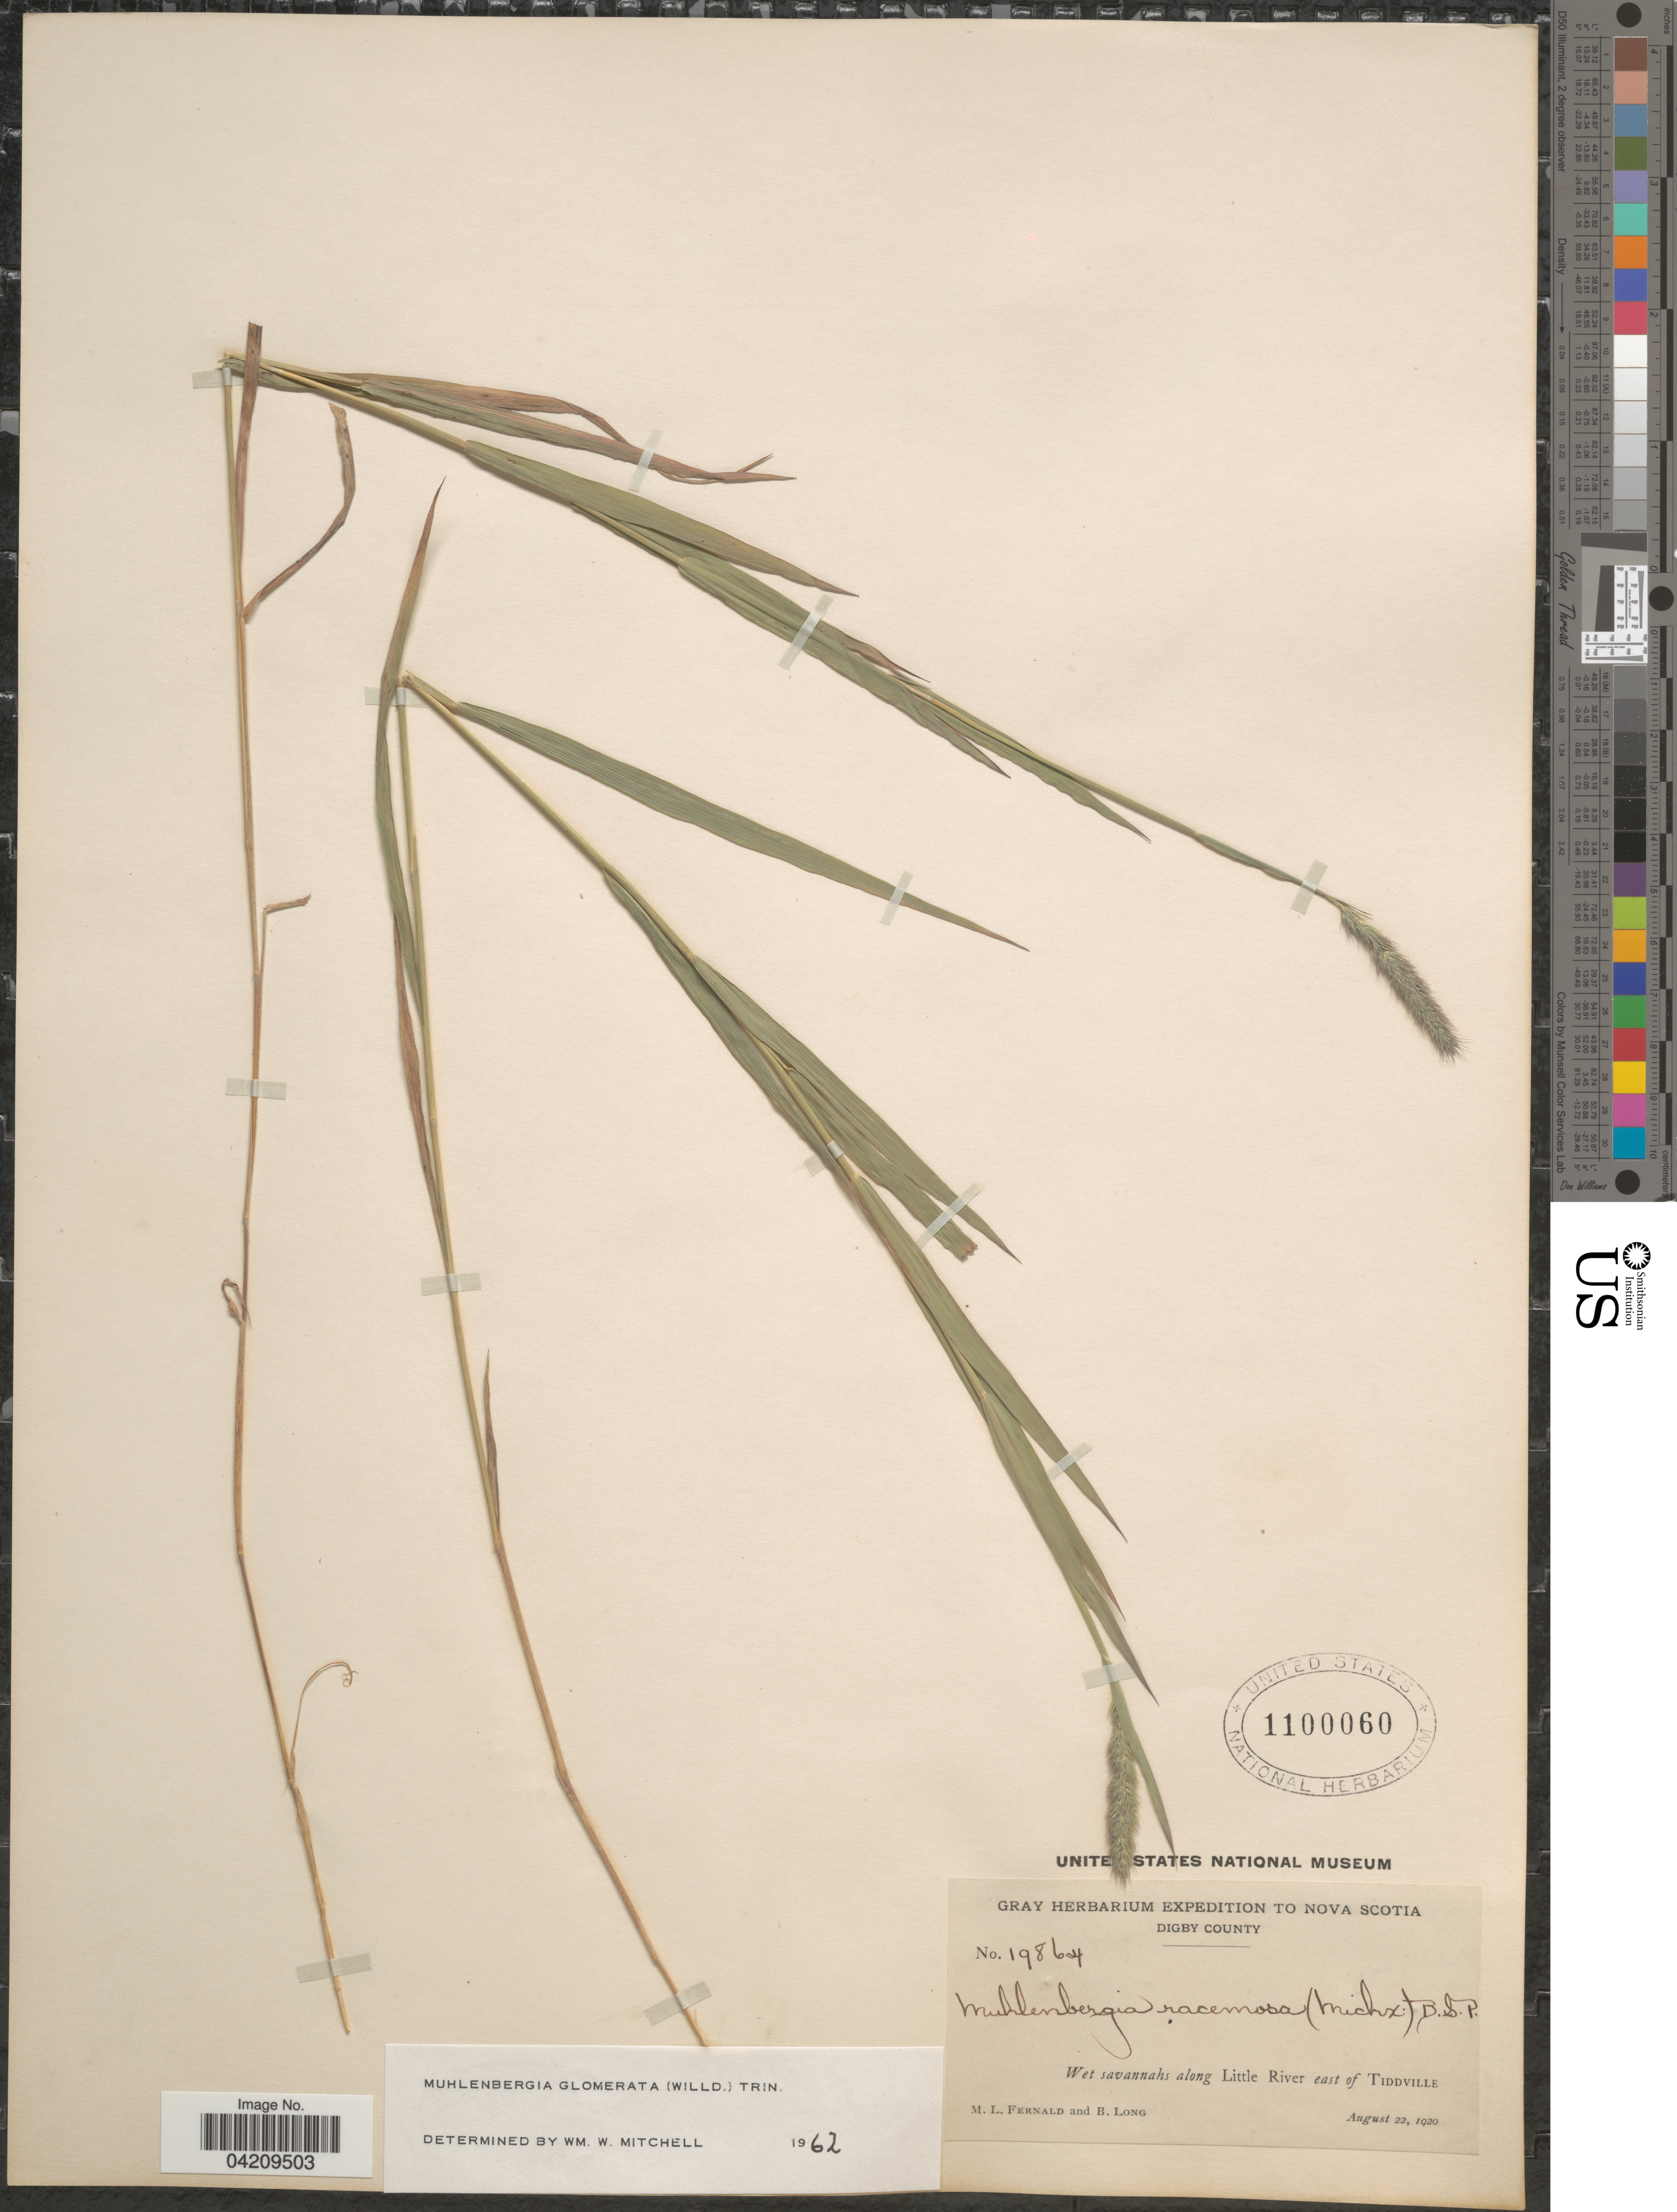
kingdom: Plantae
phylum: Tracheophyta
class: Liliopsida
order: Poales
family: Poaceae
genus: Muhlenbergia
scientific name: Muhlenbergia glomerata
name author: (Willd.) Trin.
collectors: M. L. Fernald & B. Long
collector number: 19864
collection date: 1920-08-22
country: Canada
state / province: Nova Scotia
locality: Gray Herbarium Expedition to Nova Scotia. Digby County. Wet savannahs along Little River east of Tiddville.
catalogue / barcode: US 1100060